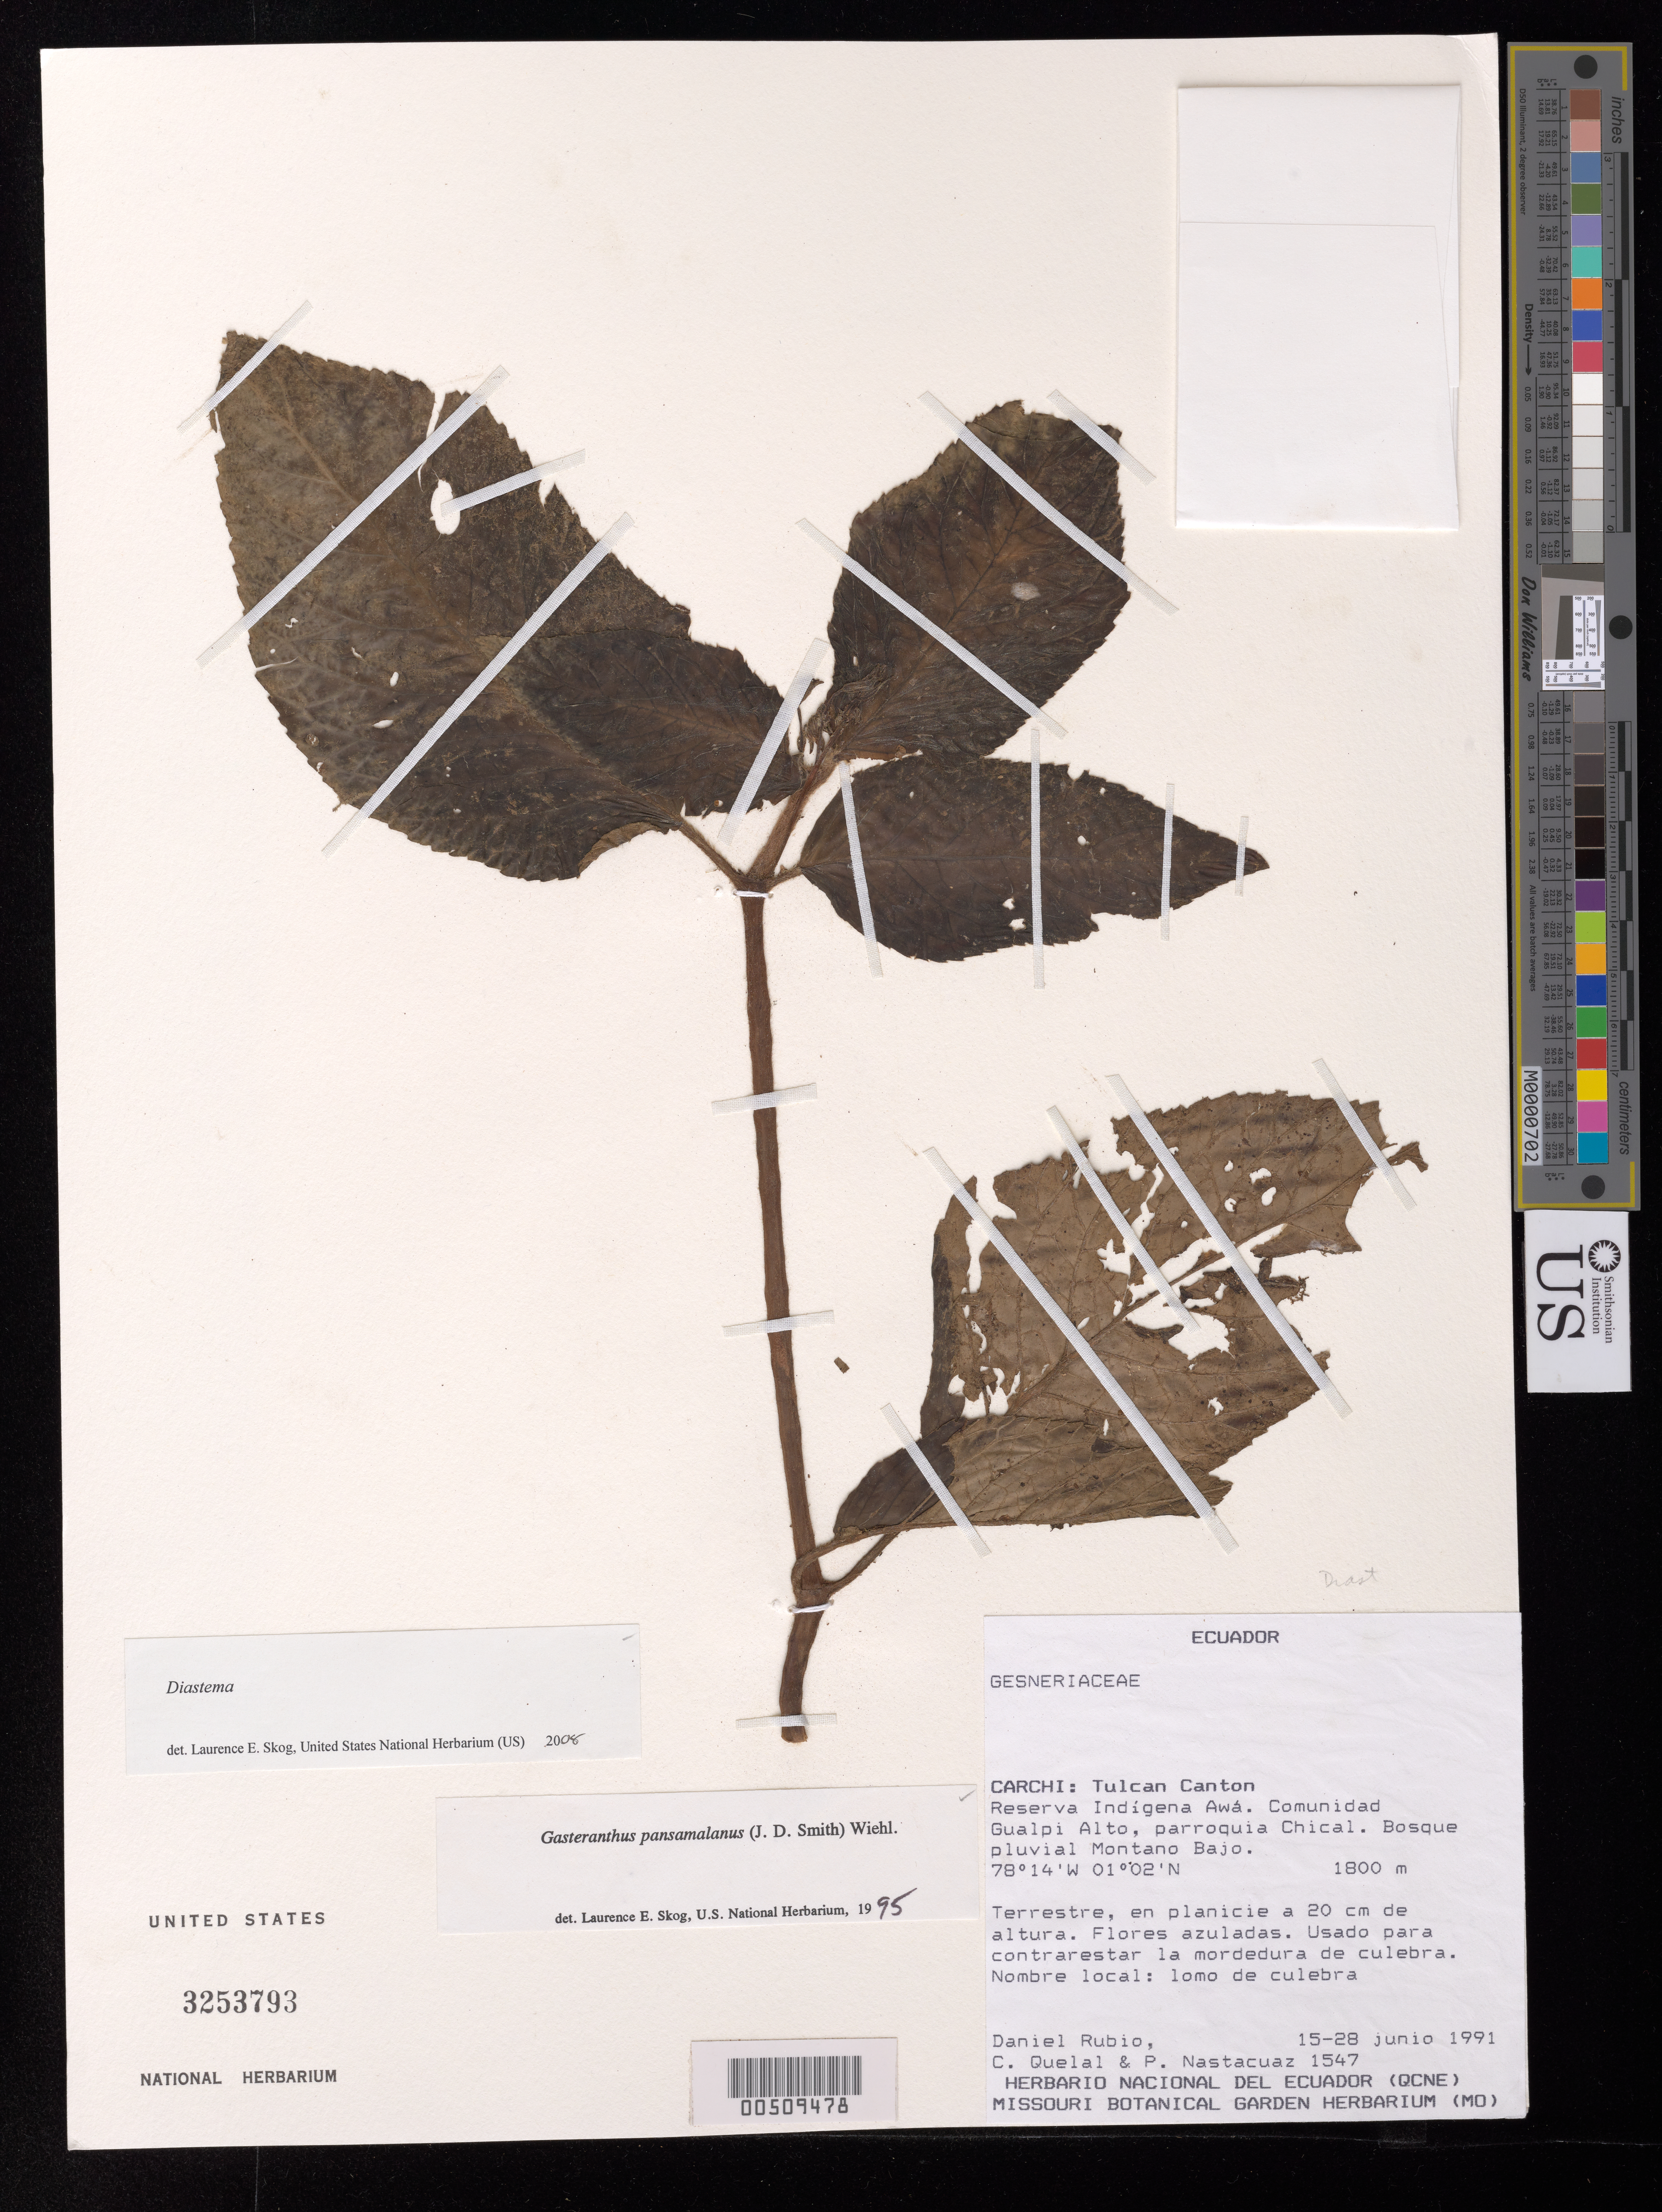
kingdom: Plantae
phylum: Tracheophyta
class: Magnoliopsida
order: Lamiales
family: Gesneriaceae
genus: Diastema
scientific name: Diastema sp.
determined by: Skog, Laurence E.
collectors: D. Rubio, C. Quelal & P. Nastacuaz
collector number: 1547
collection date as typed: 15-28 Jun 1991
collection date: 1991-06-15/1991-06-28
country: Ecuador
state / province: Carchi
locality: Tulcan Canton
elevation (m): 1800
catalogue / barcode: US 3253793